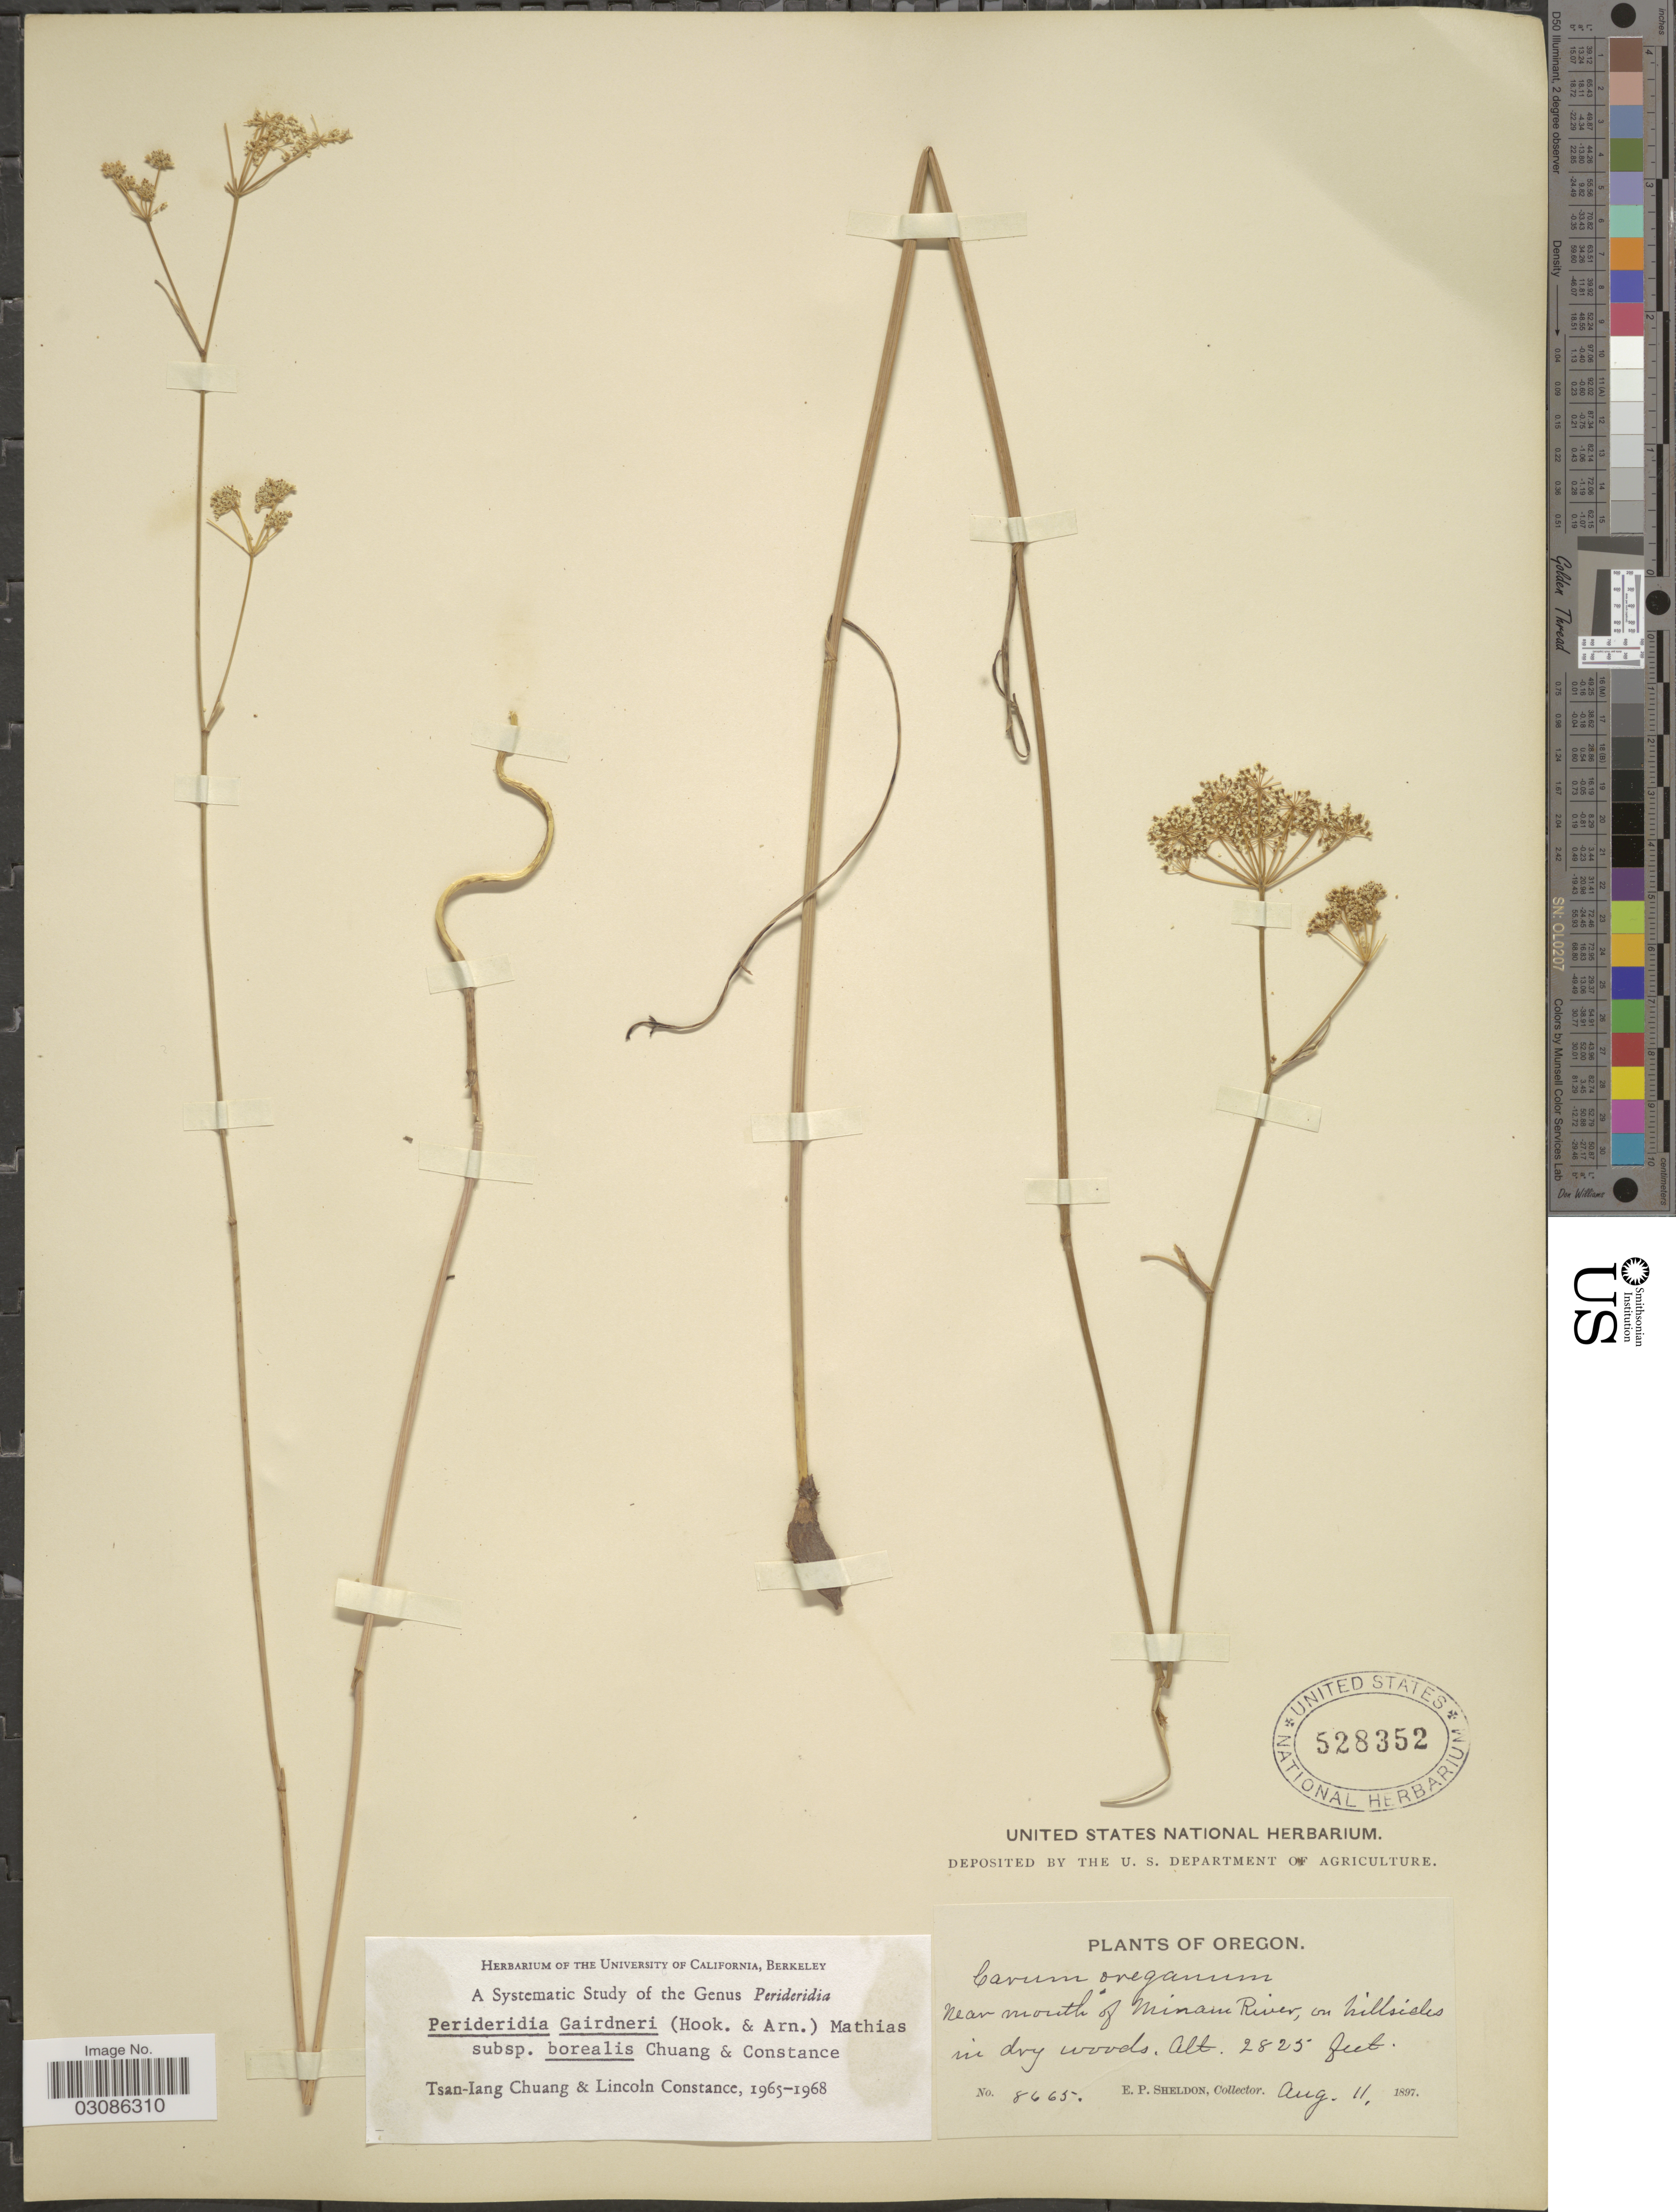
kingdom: Plantae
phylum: Tracheophyta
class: Magnoliopsida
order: Apiales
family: Apiaceae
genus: Perideridia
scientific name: Perideridia gairdneri subsp. borealis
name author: T.I. Chuang & Constance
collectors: E. P. Sheldon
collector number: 8665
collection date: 1897-08-11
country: United States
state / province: Oregon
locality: Near mouth of Minam River, on hillsides in dry woods.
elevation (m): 861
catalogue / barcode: US 528352